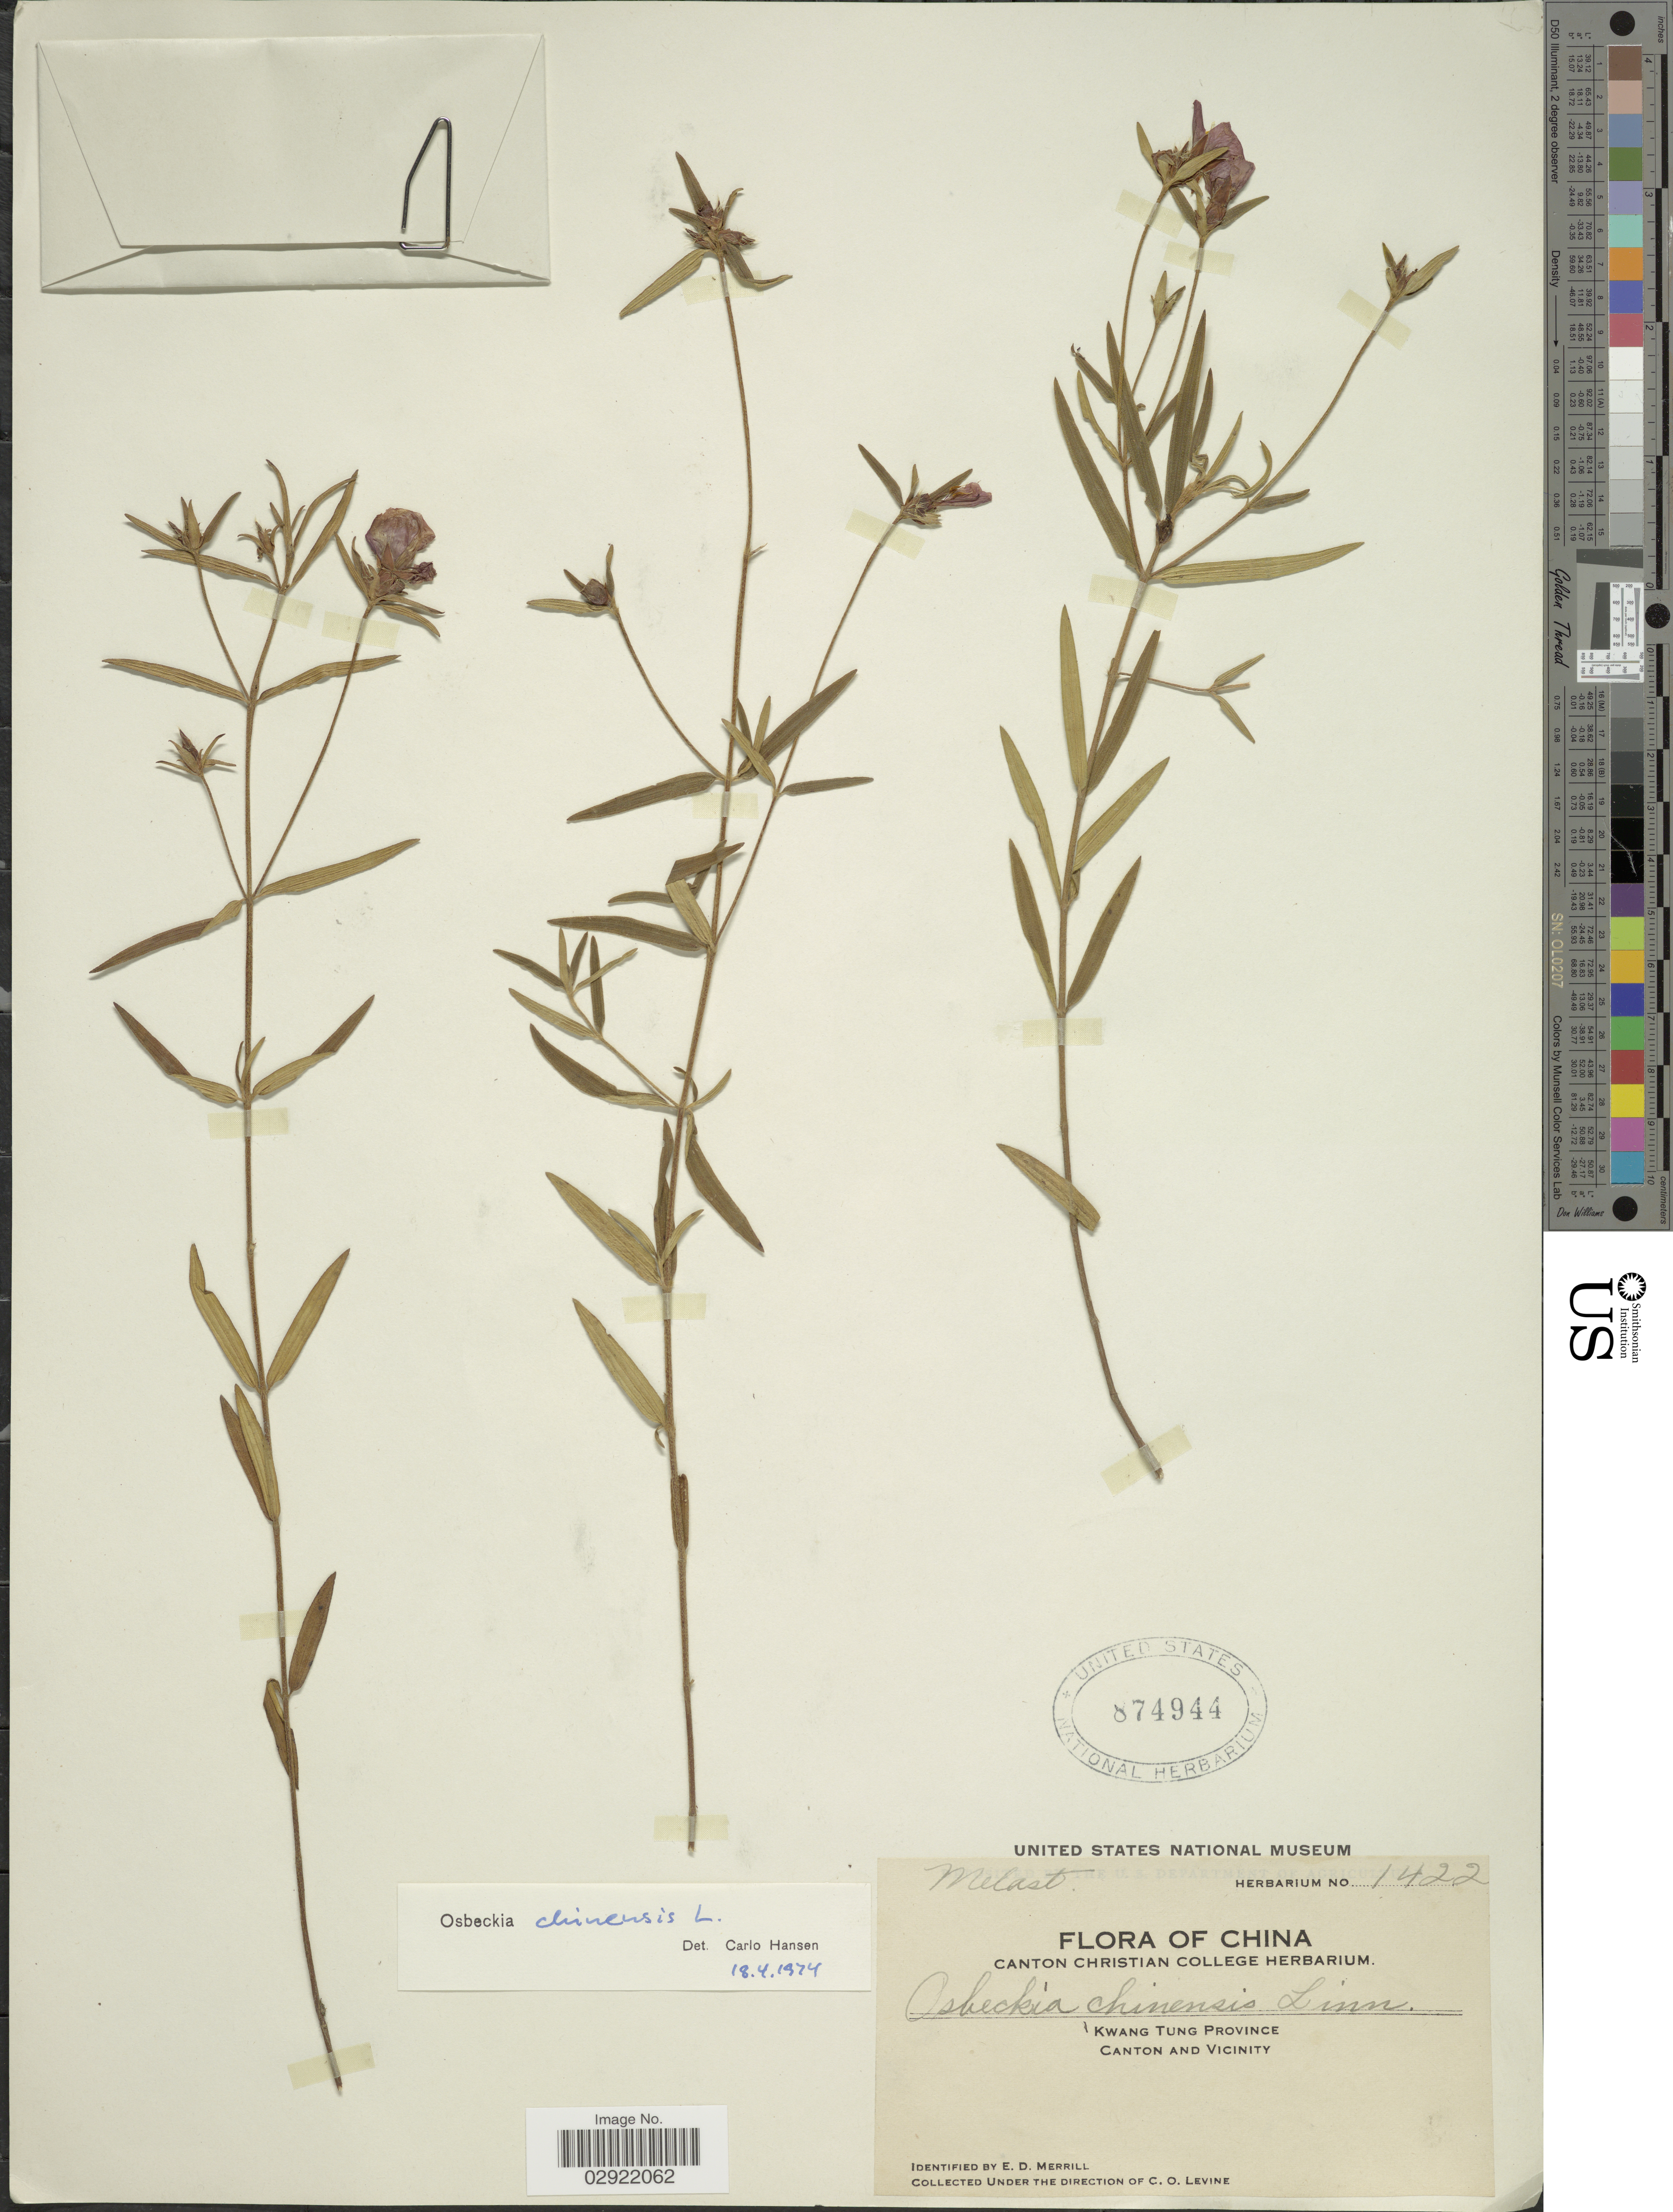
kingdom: Plantae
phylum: Tracheophyta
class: Magnoliopsida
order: Myrtales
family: Melastomataceae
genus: Osbeckia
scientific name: Osbeckia chinensis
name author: L.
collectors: C. O. Levine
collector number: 1422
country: China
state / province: Guangdong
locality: Kwang Tung Province, Canton and vicinity.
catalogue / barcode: US 874944